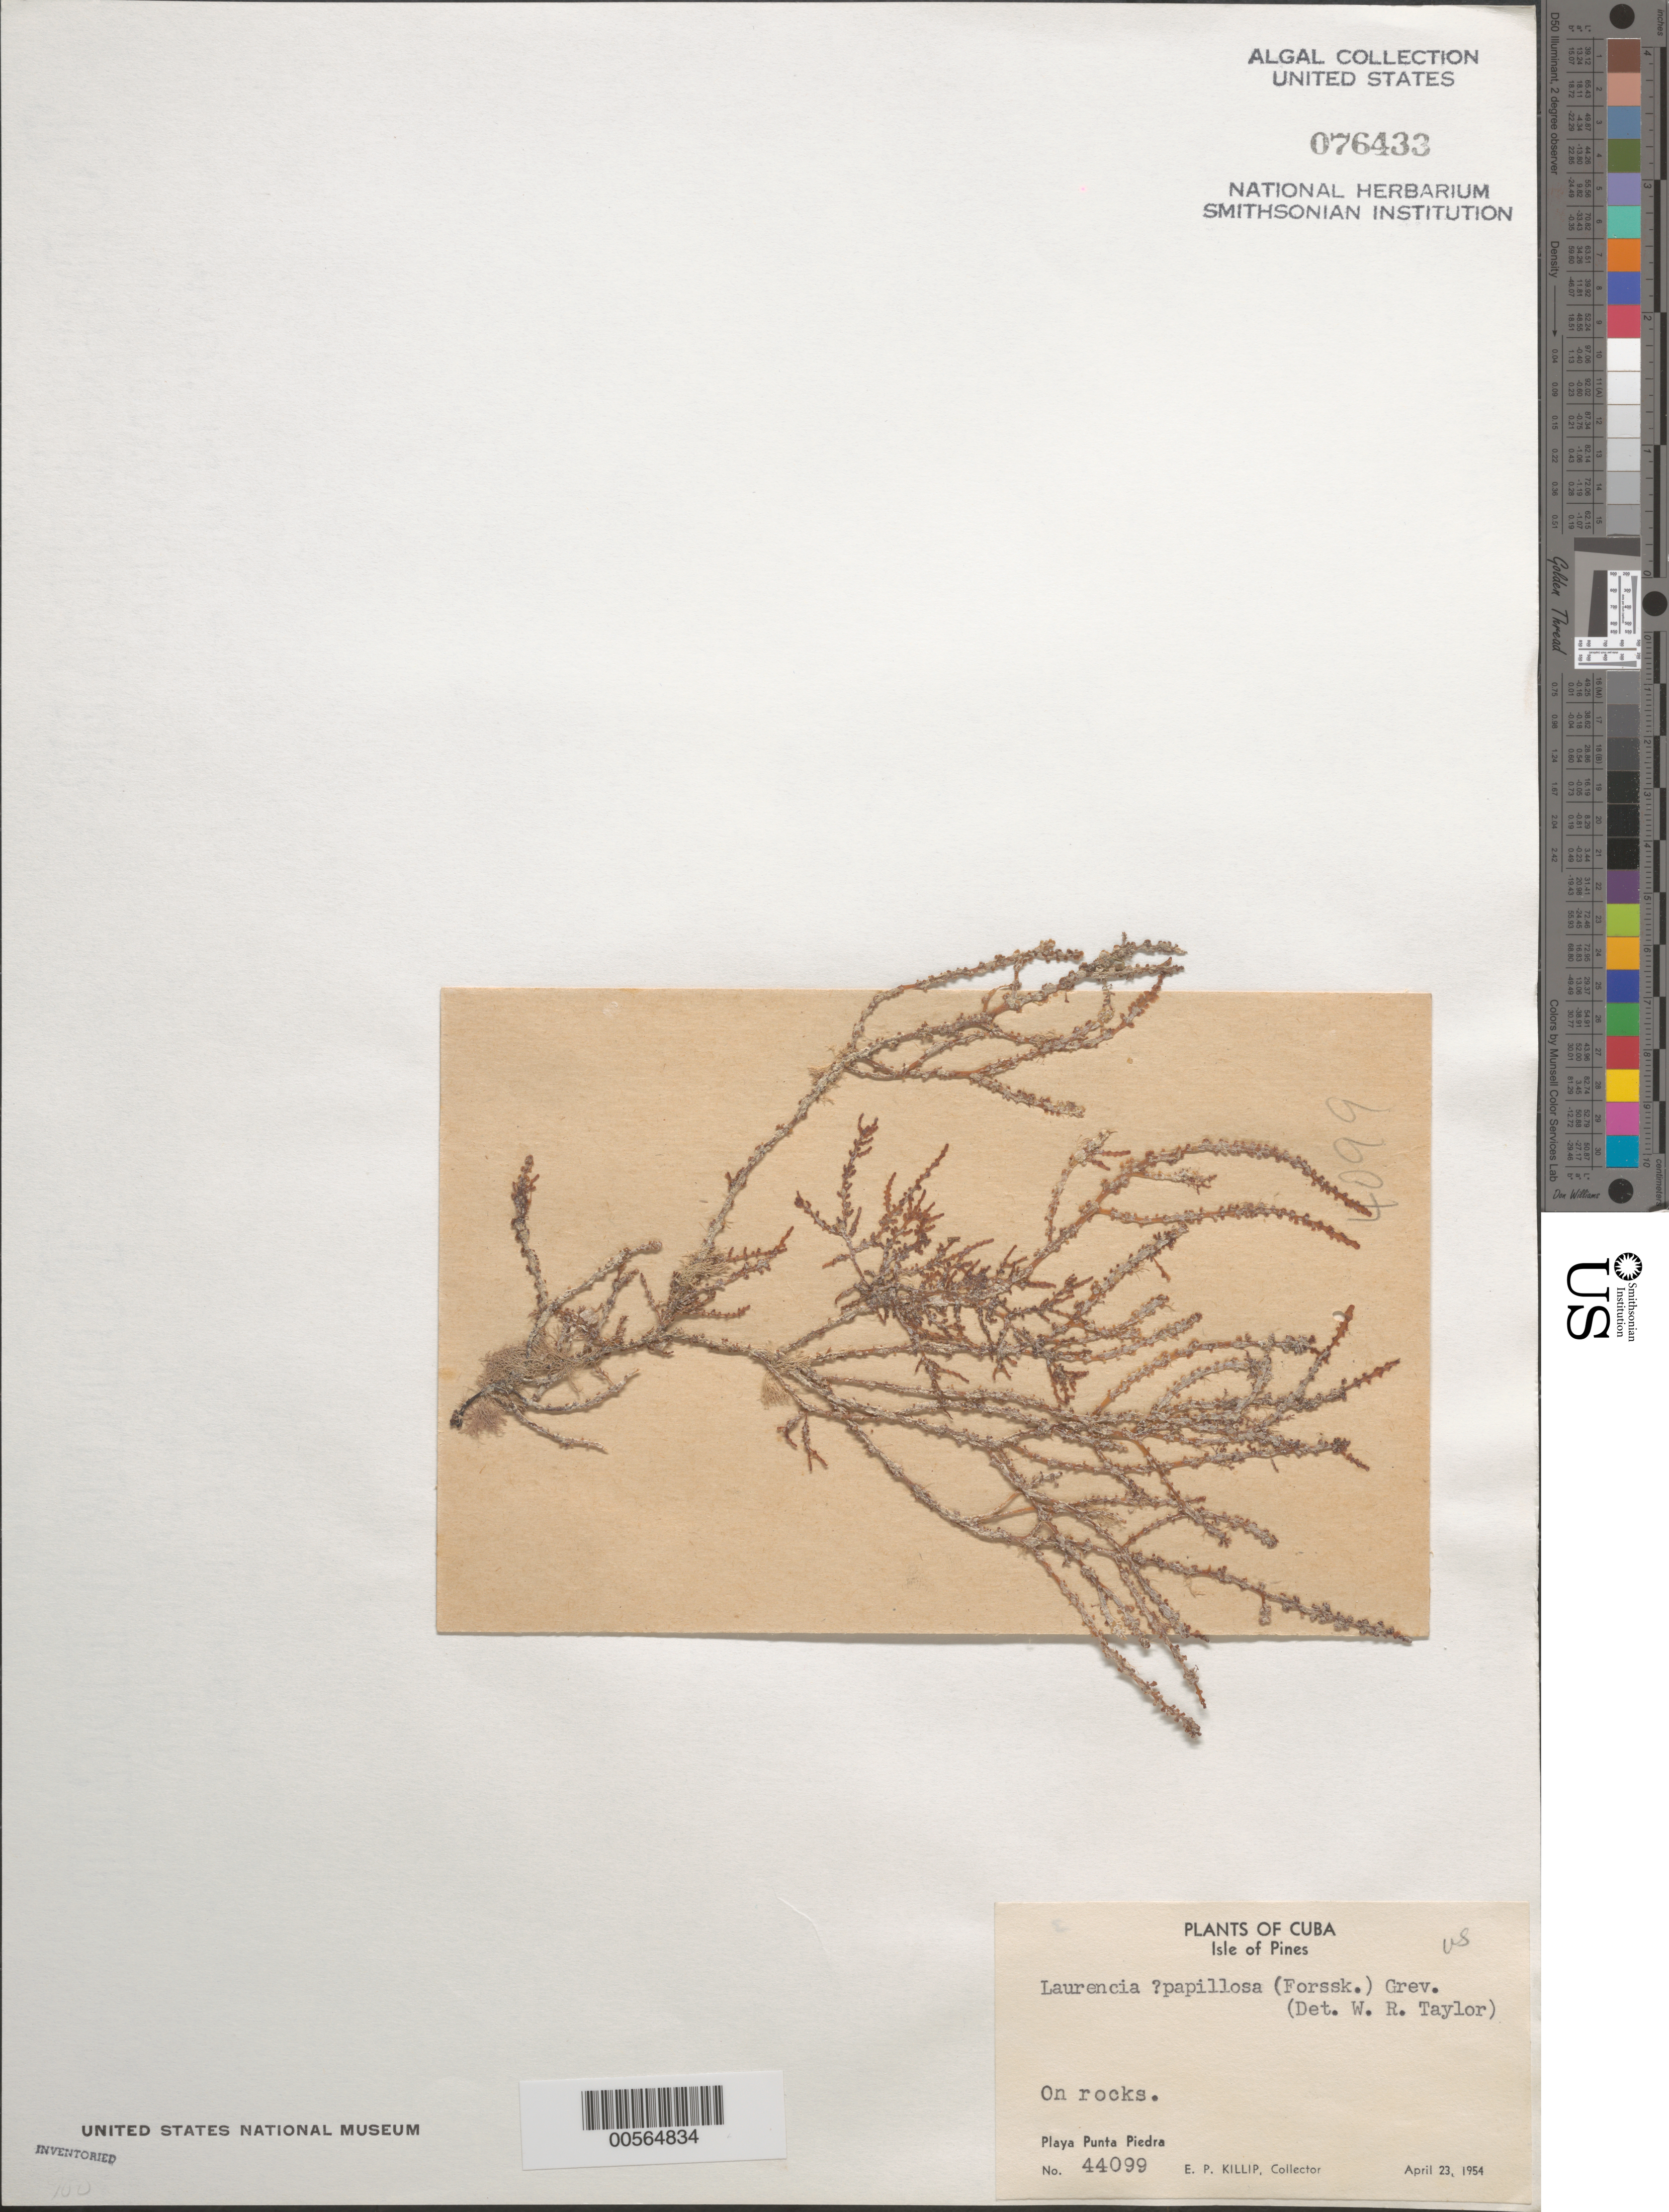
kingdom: Plantae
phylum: Rhodophyta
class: Florideophyceae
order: Ceramiales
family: Rhodomelaceae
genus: Palisada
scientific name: Palisada perforata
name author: (Bory) K.W. Nam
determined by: Algae name updating Project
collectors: E. P. Killip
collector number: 44099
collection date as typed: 23 Apr 1954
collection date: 1954-04-23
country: Cuba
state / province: Isla de La Juventud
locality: Playa punta piedra, isle of youth (isle of pines)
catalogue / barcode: US 76433